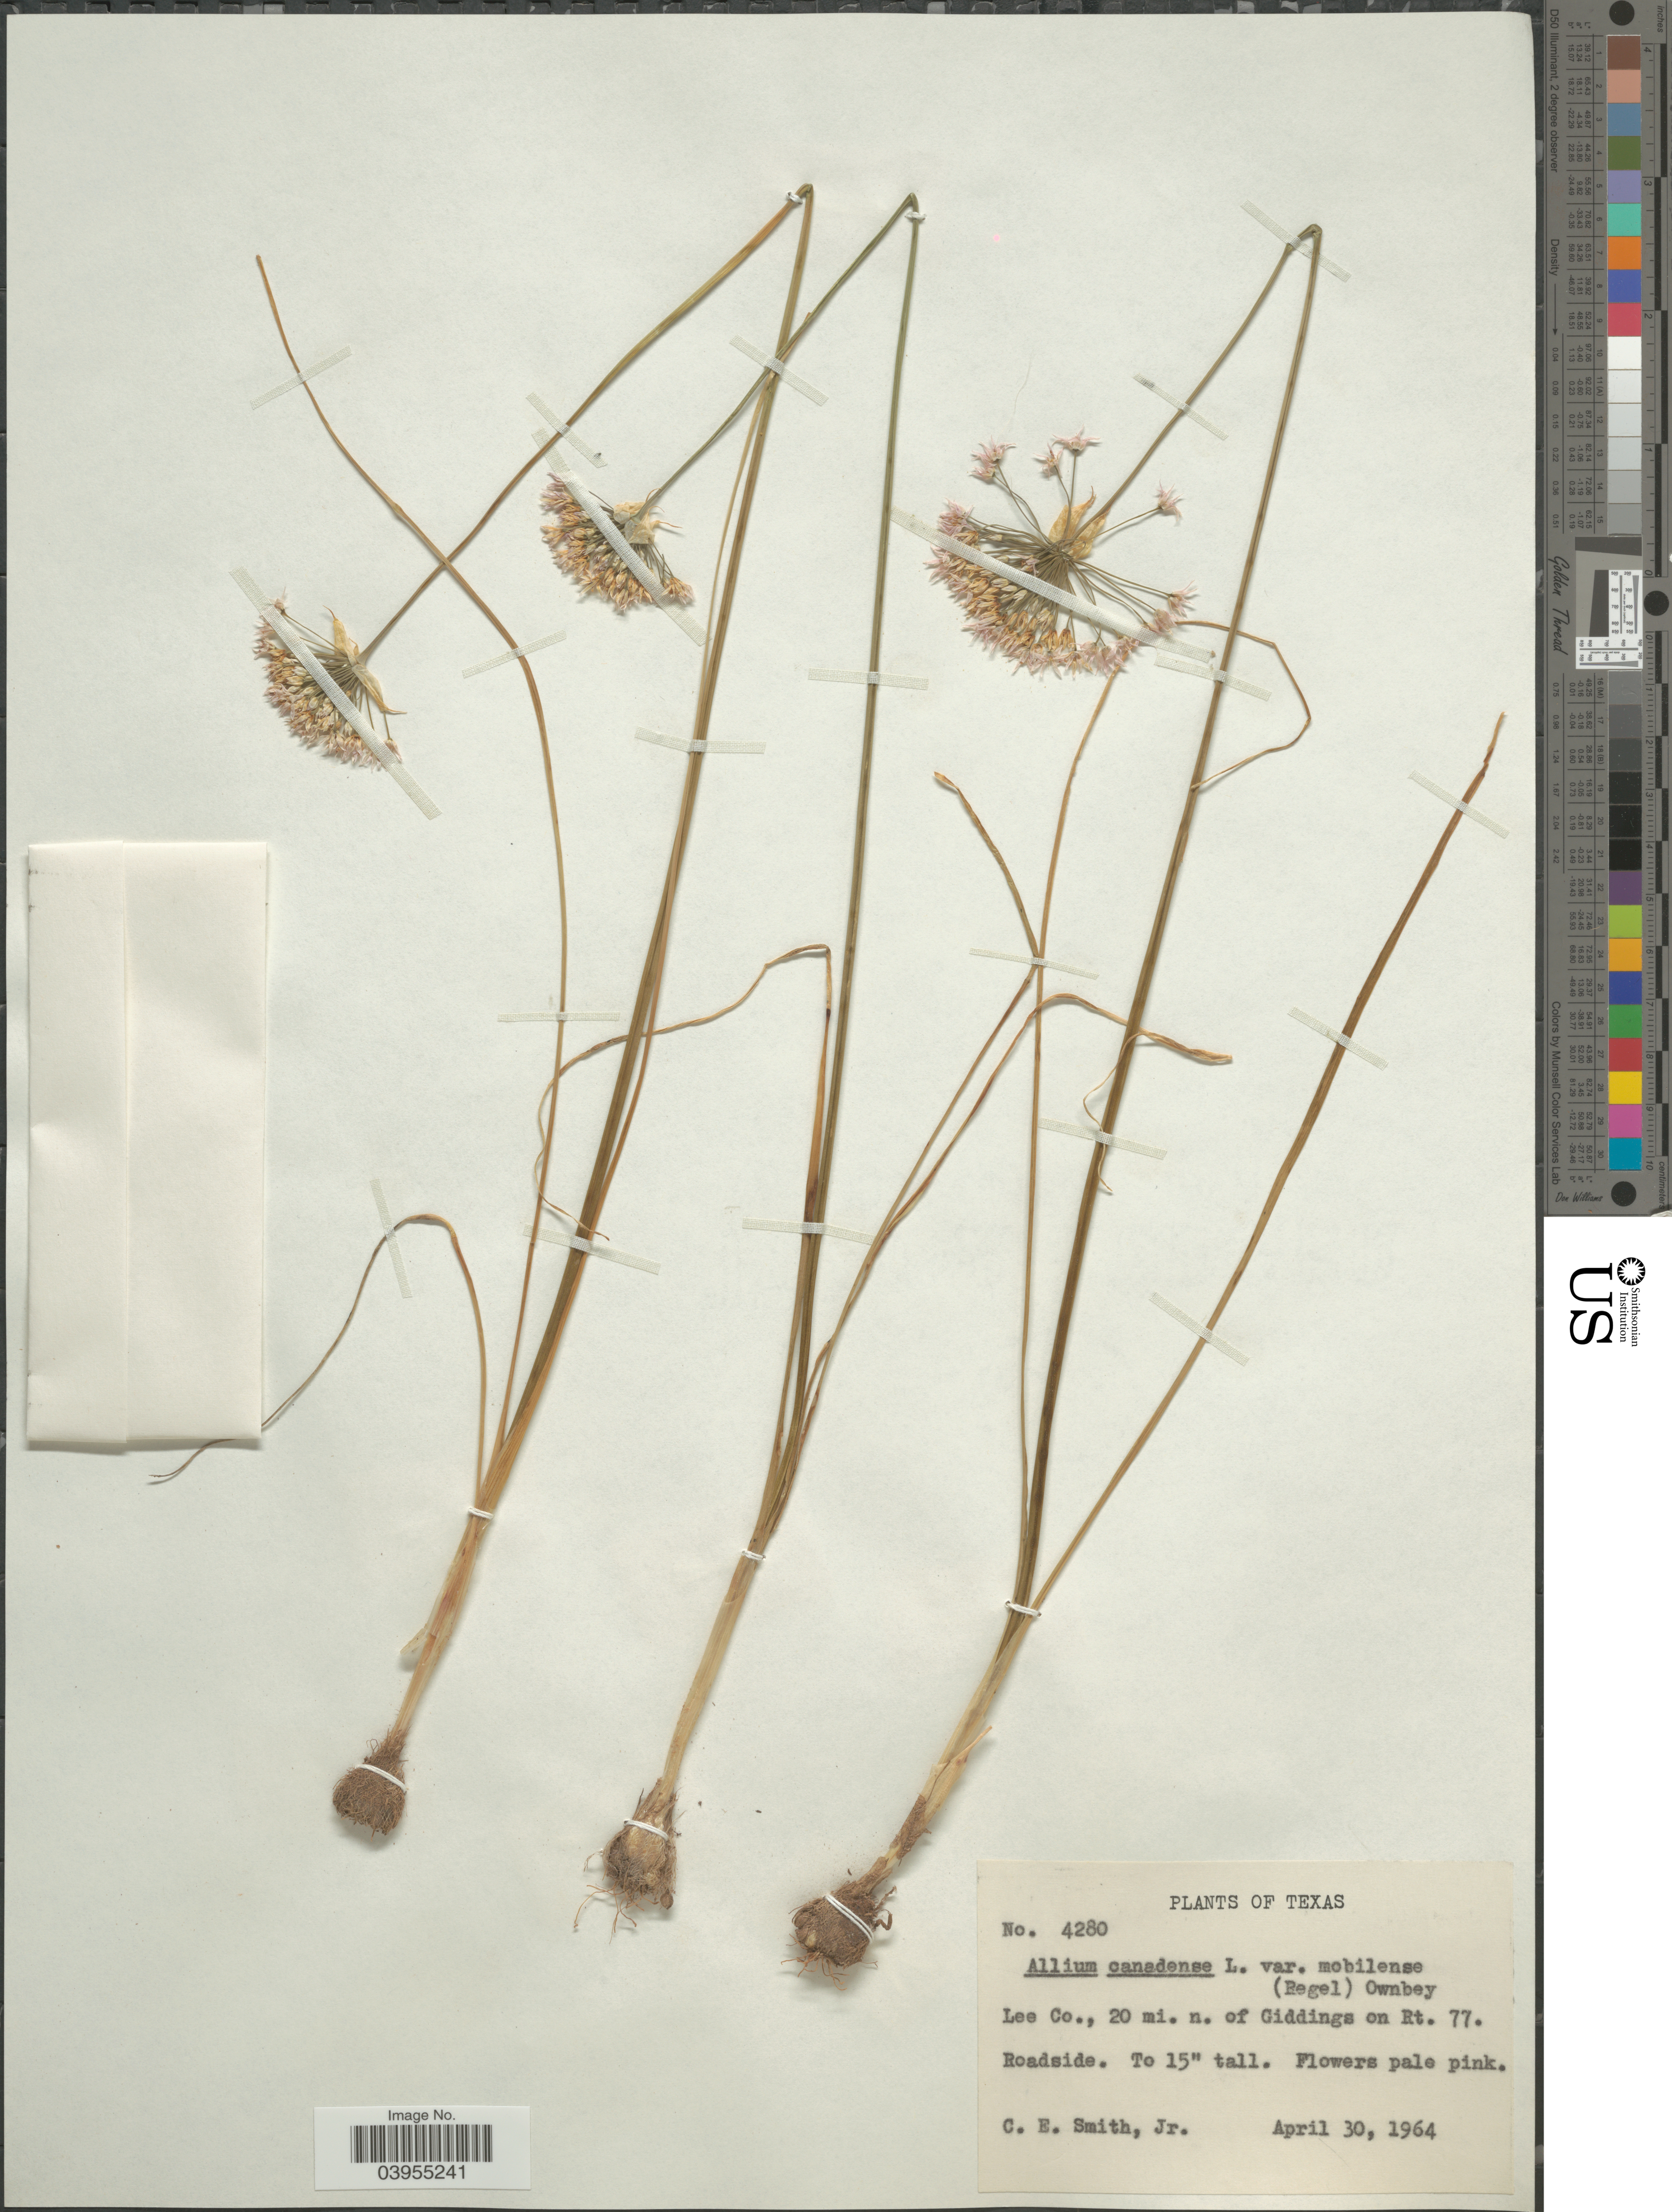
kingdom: Plantae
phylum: Tracheophyta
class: Liliopsida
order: Asparagales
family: Amaryllidaceae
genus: Allium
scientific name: Allium canadense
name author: L.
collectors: C. E. Smith Jr.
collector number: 4280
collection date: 1964-04-30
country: United States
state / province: Texas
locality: Lee Co., 20 mi. n. of Giddings on Rt. 77.